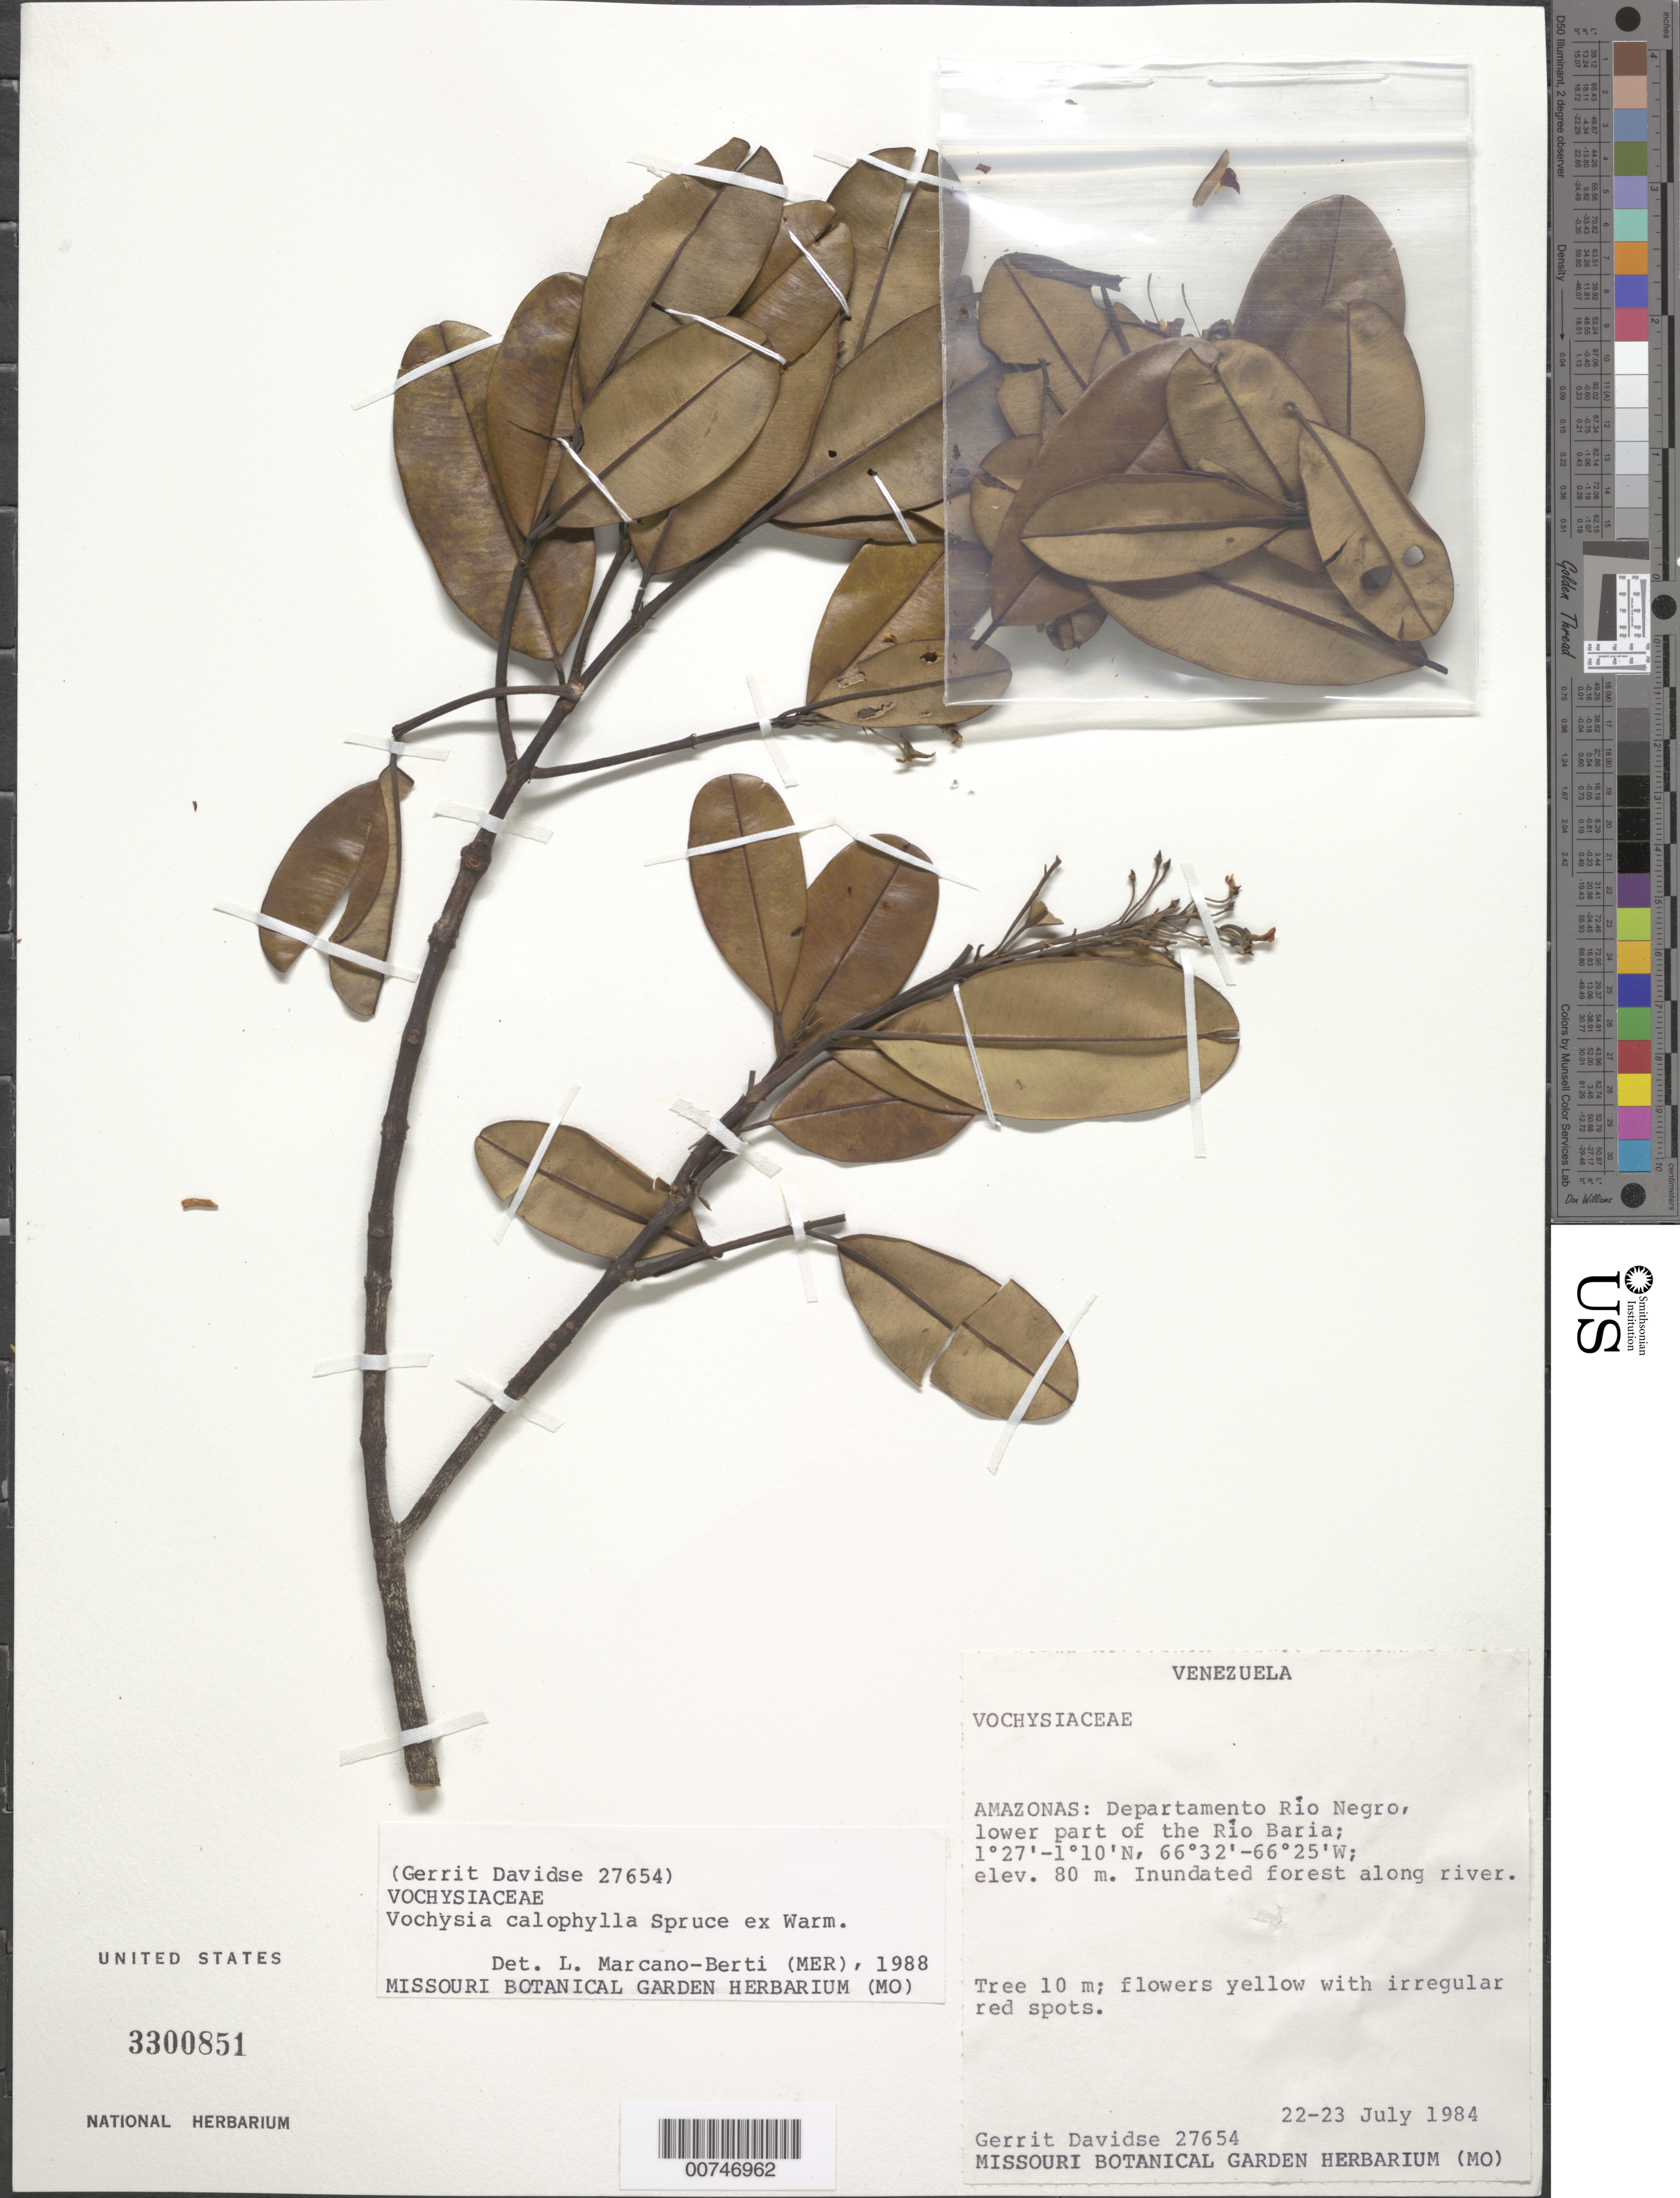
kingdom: Plantae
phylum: Tracheophyta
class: Magnoliopsida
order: Myrtales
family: Vochysiaceae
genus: Vochysia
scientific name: Vochysia calophylla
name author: Spruce ex Warm.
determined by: Marcano-Berti, L.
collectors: G. Davidse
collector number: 27654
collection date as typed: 22-Jul-84 to 23-Jul-84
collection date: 1984-07-22/1984-07-23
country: Venezuela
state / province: Amazonas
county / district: Río Negro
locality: Río Baria, lower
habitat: Inundated forest along river margin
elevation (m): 80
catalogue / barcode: US 3300851